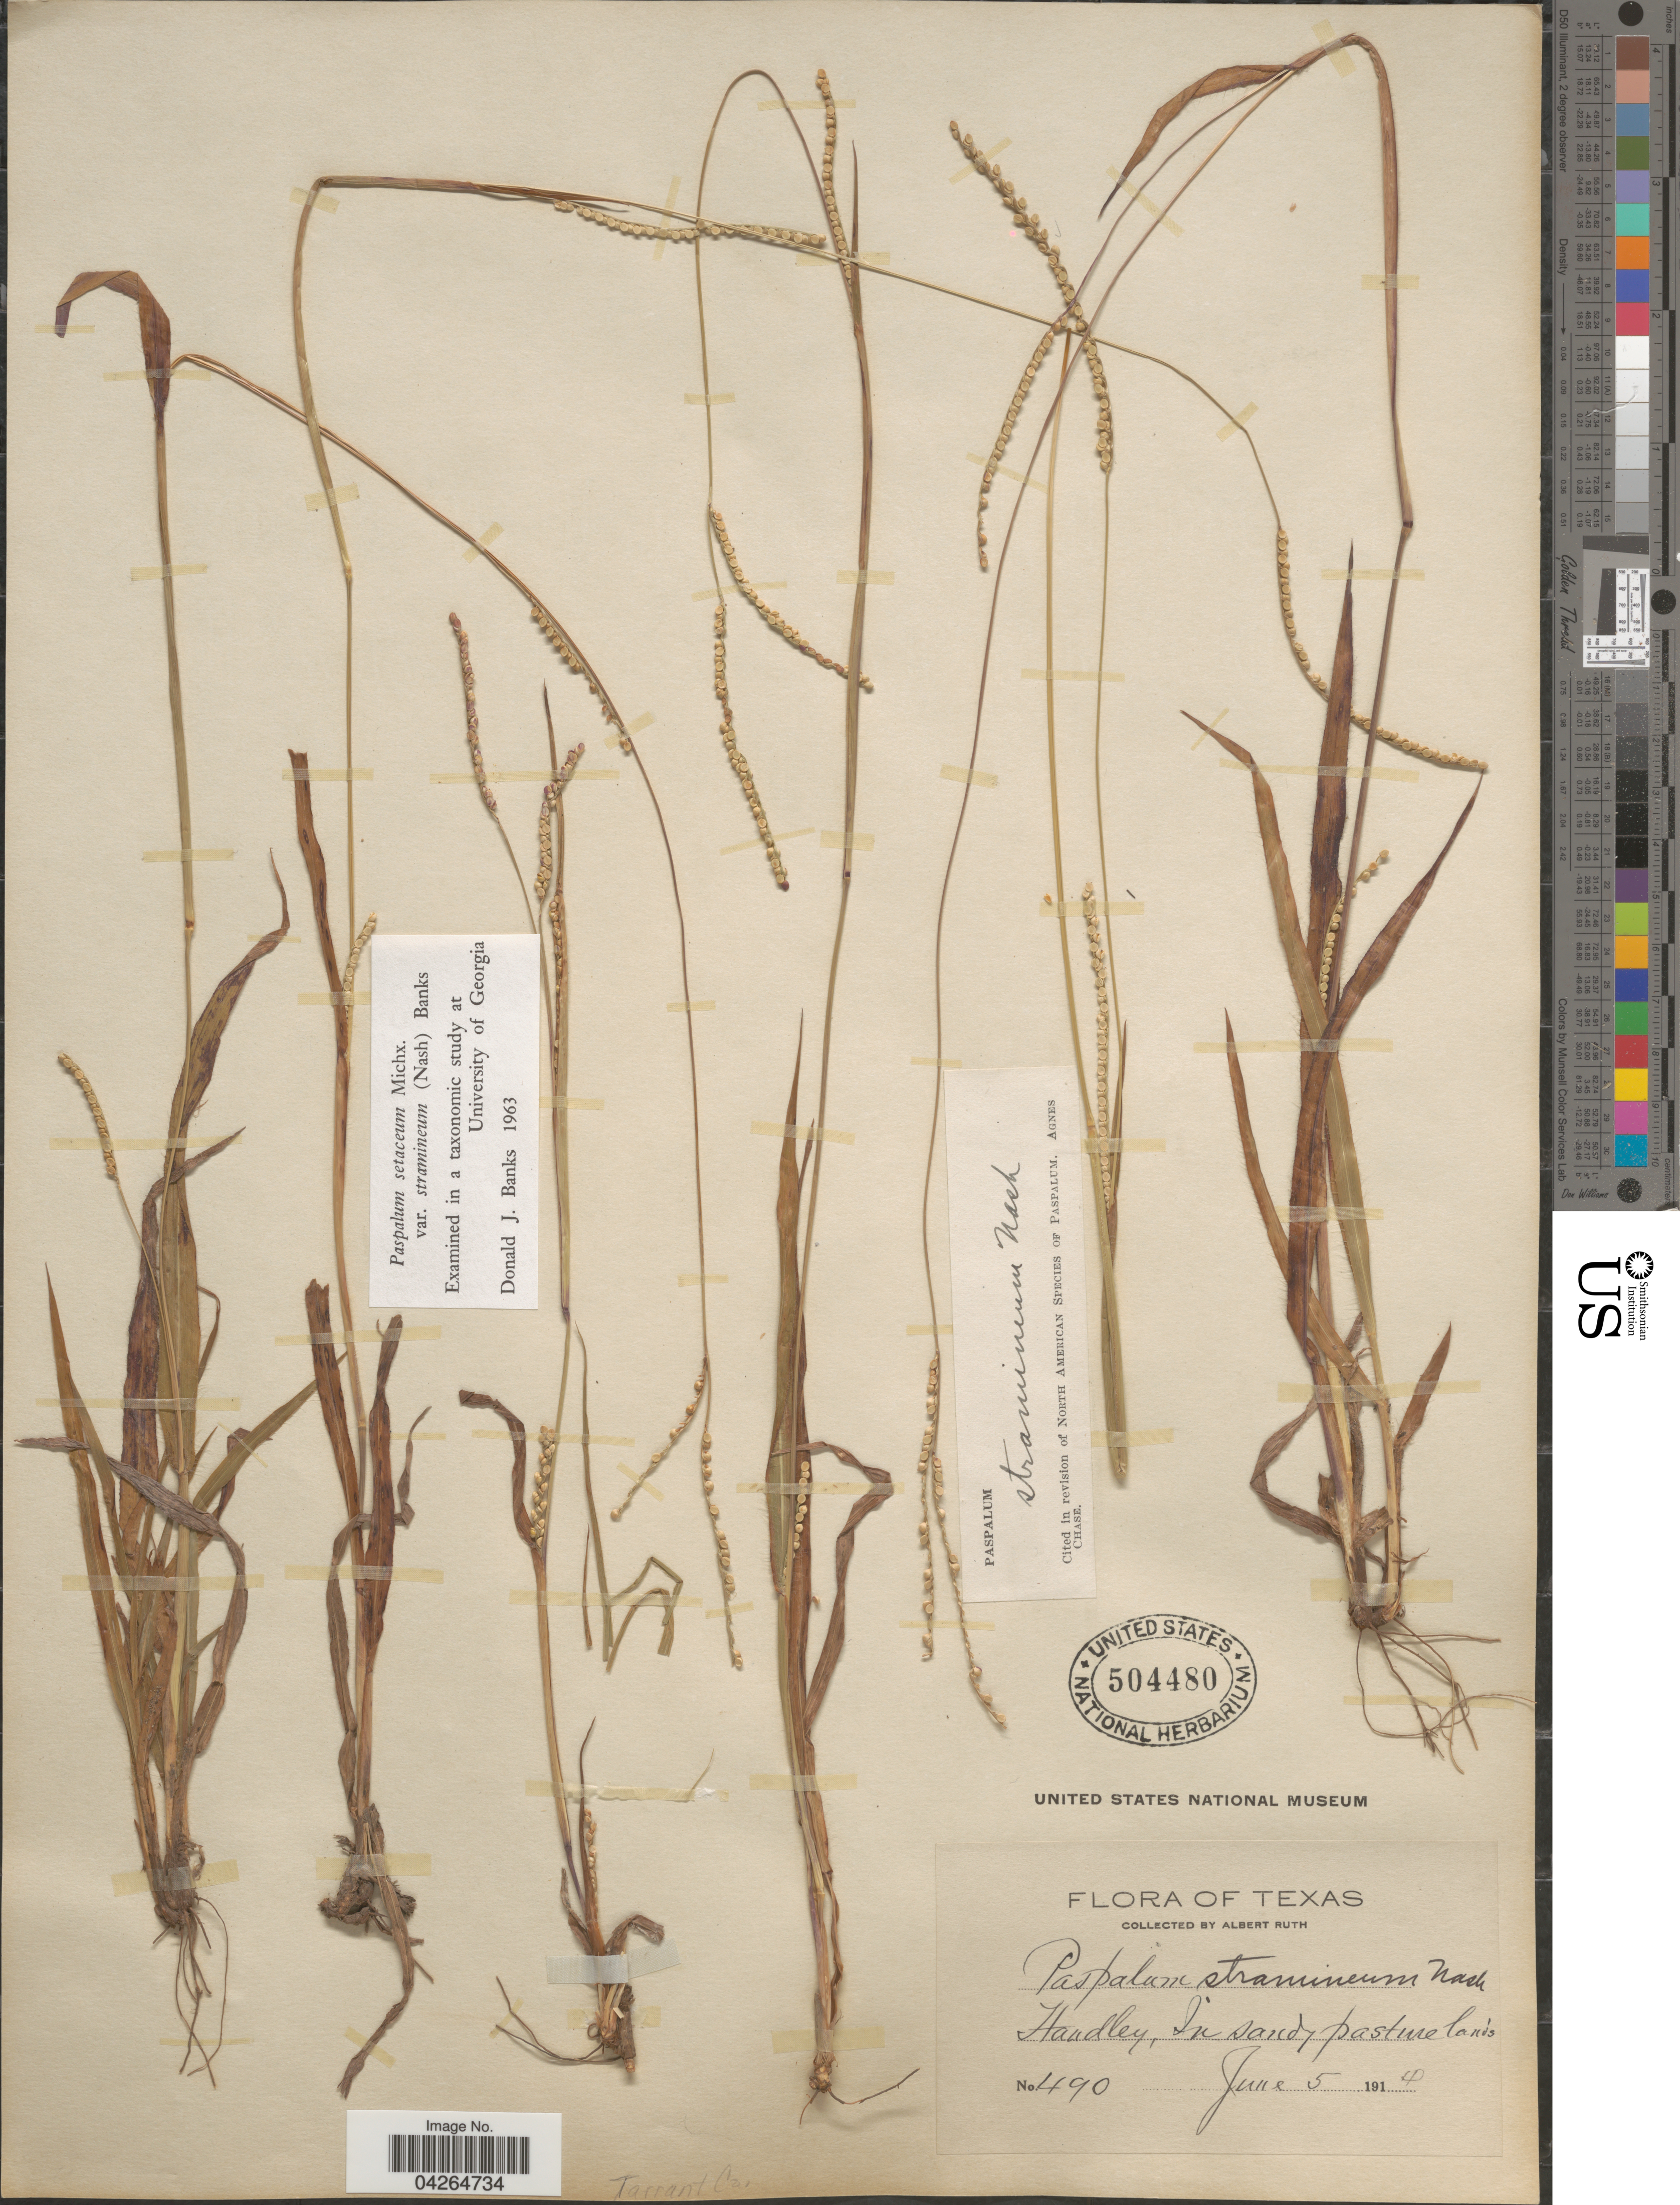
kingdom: Plantae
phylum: Tracheophyta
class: Liliopsida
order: Poales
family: Poaceae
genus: Paspalum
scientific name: Paspalum setaceum var. stramineum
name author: (Nash) D.J. Banks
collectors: A. Ruth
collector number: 490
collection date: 1914-06-05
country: United States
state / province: Texas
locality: Handley. Tarrant Co.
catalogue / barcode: US 504480